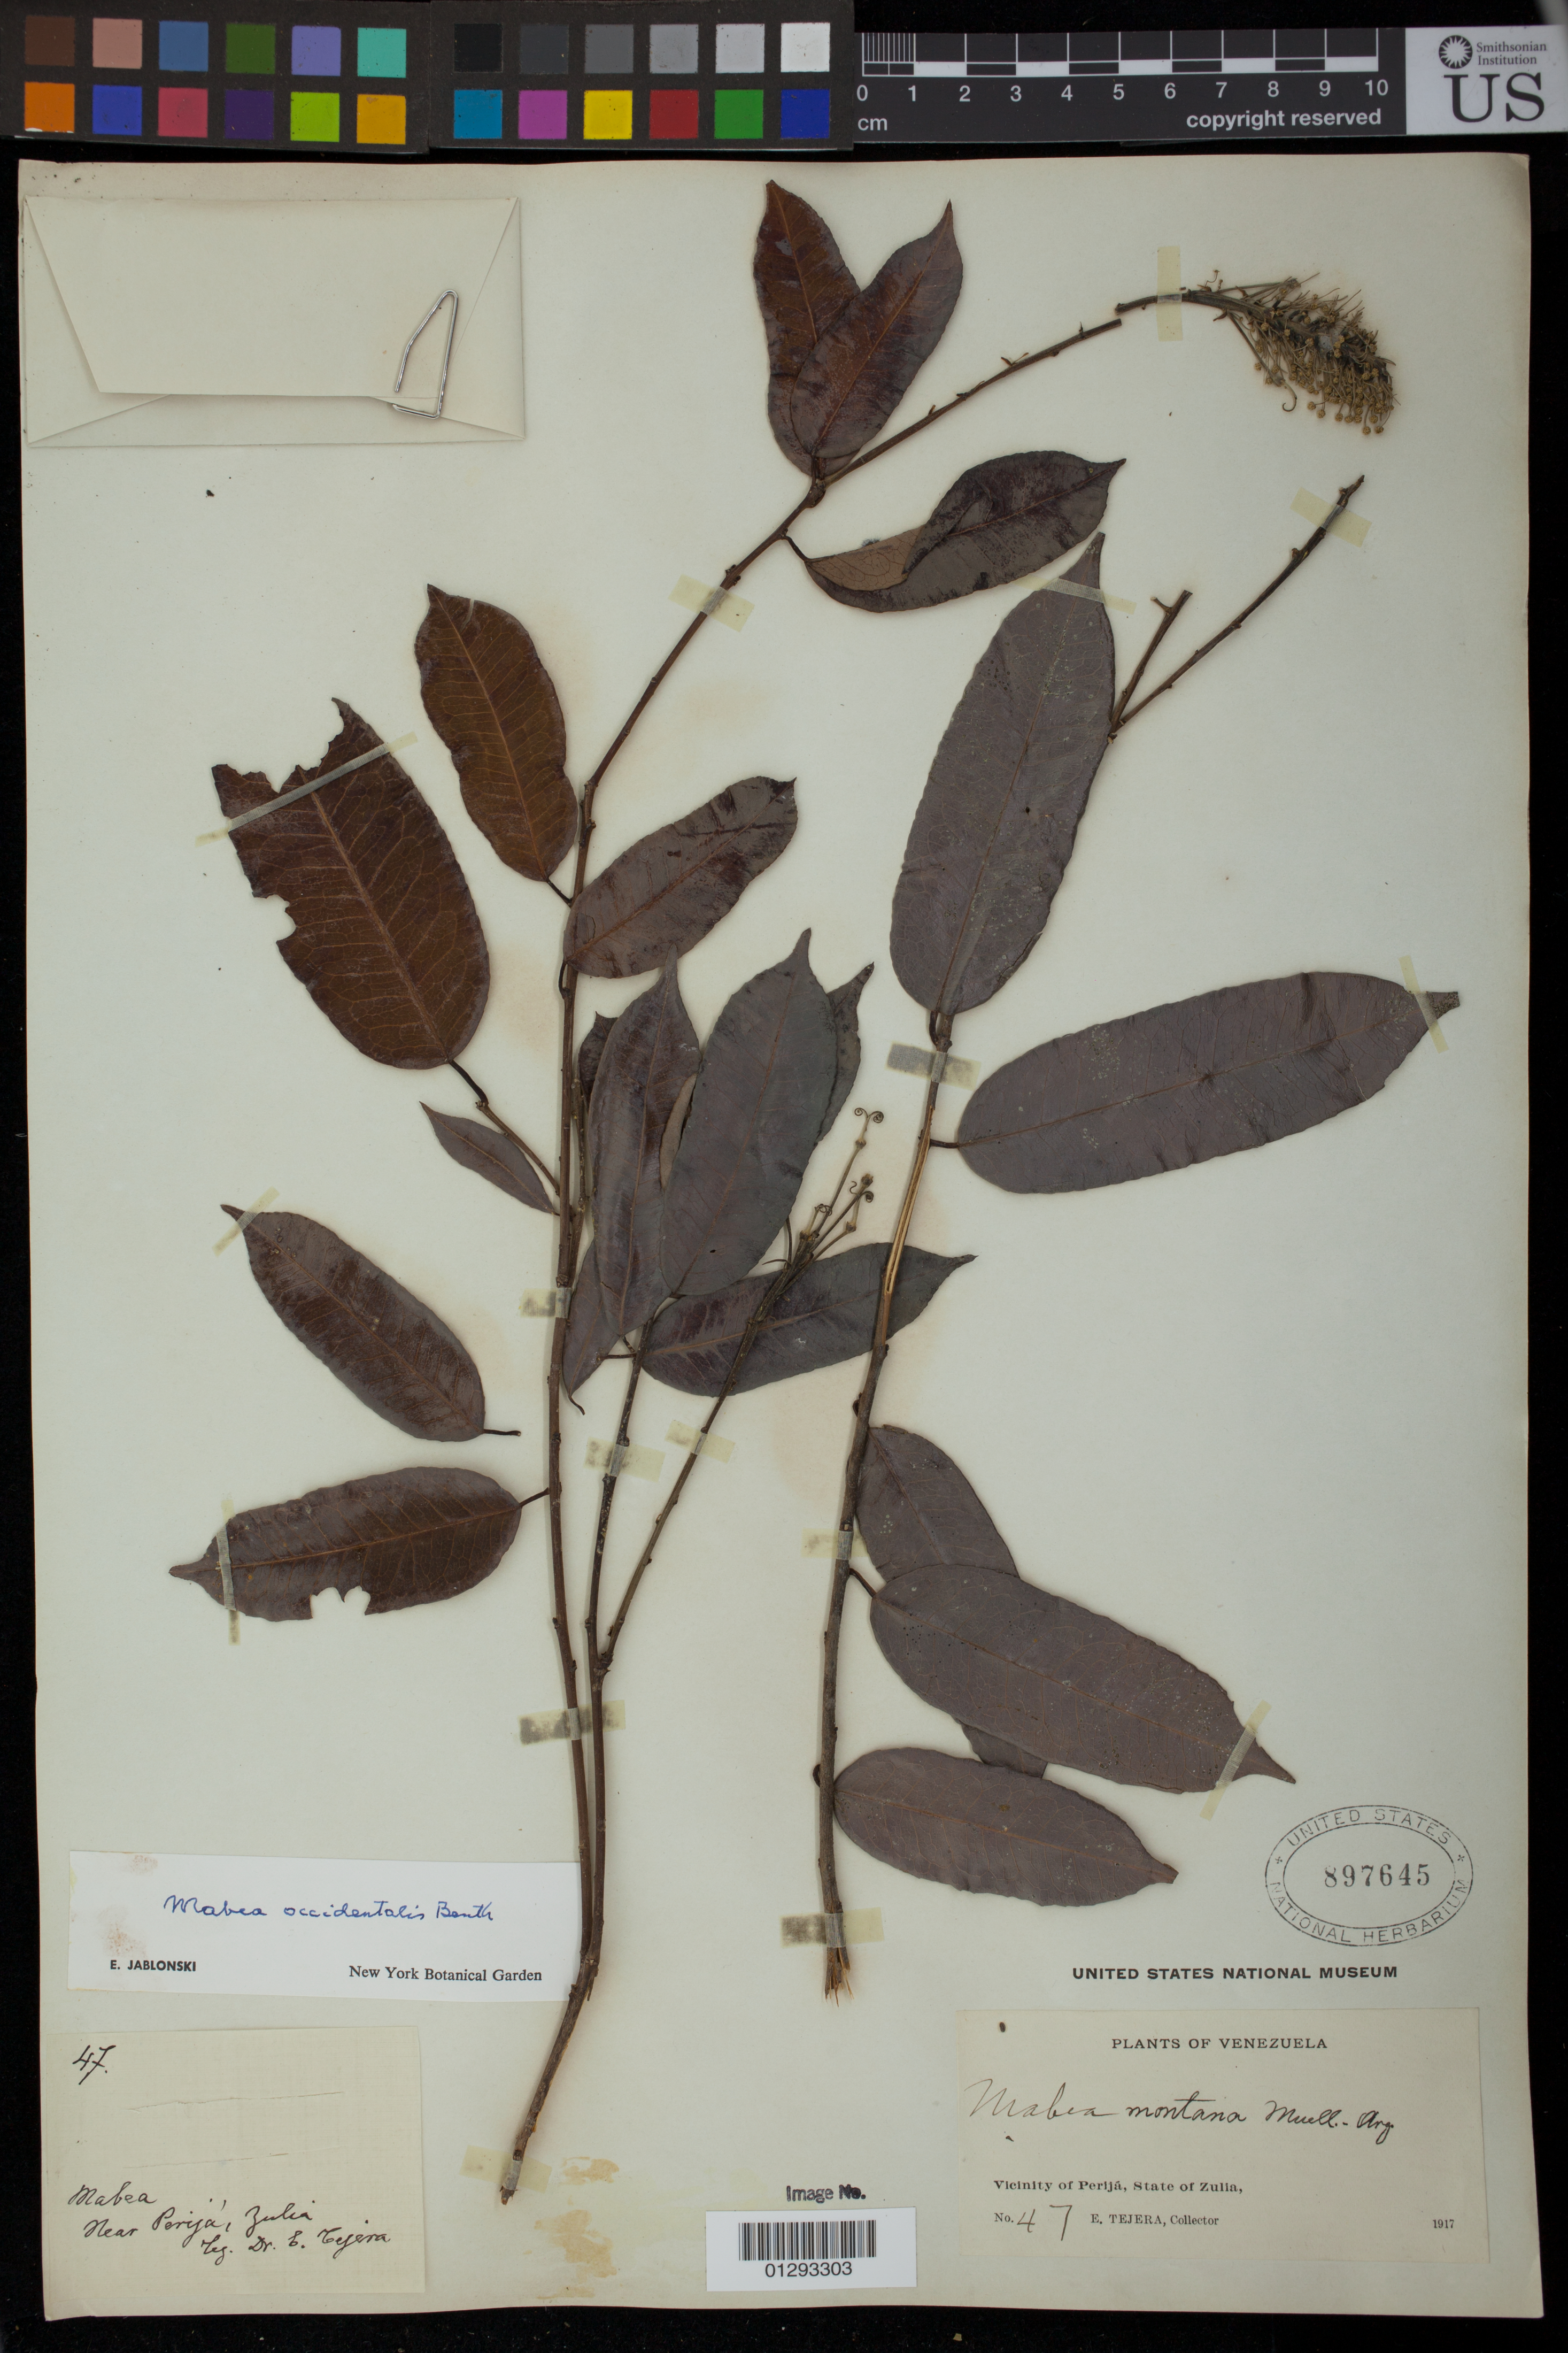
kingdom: Plantae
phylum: Tracheophyta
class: Magnoliopsida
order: Malpighiales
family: Euphorbiaceae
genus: Mabea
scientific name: Mabea occidentalis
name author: Benth.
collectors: E. Tejera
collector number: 47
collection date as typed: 1917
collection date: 1917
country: Venezuela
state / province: Zulia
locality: Vicinity of Perijá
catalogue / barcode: US 897645